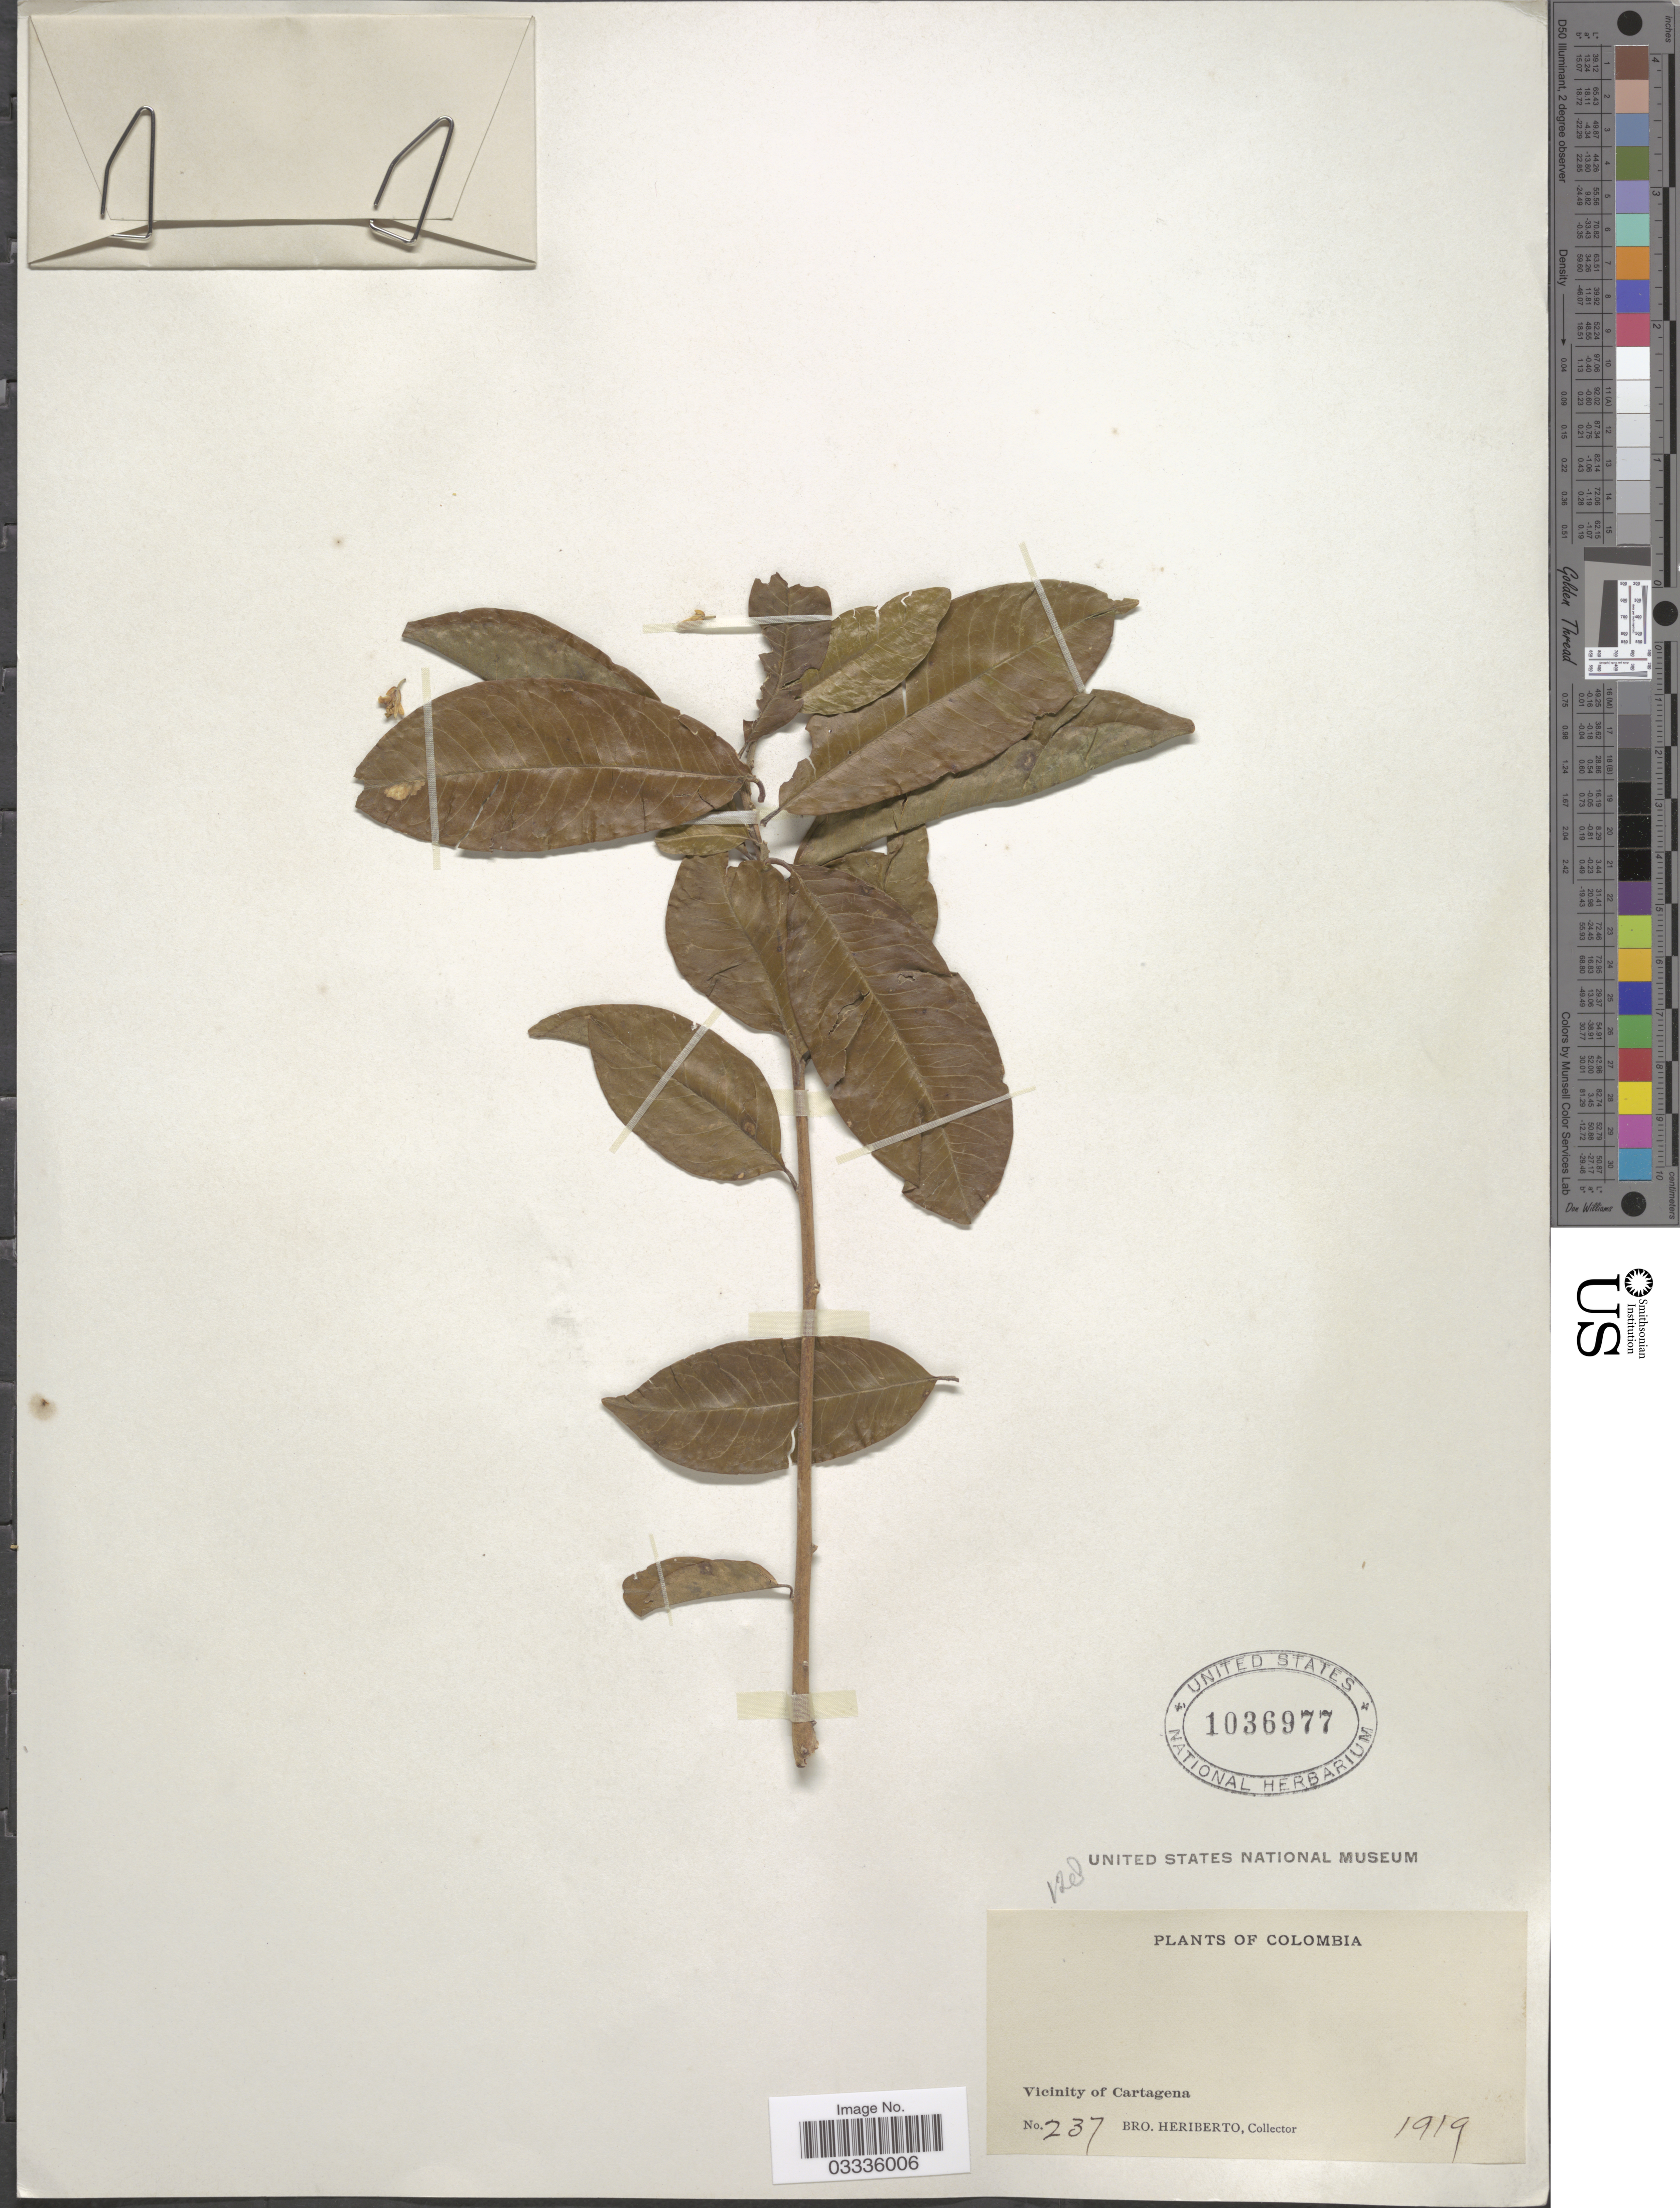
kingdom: Plantae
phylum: Tracheophyta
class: Magnoliopsida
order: Fabales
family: Polygalaceae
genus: Bredemeyera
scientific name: Bredemeyera floribunda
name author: Willd.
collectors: B. Heriberto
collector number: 237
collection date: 1919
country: Colombia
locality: Vicinity of Cartagena.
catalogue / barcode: US 1036977